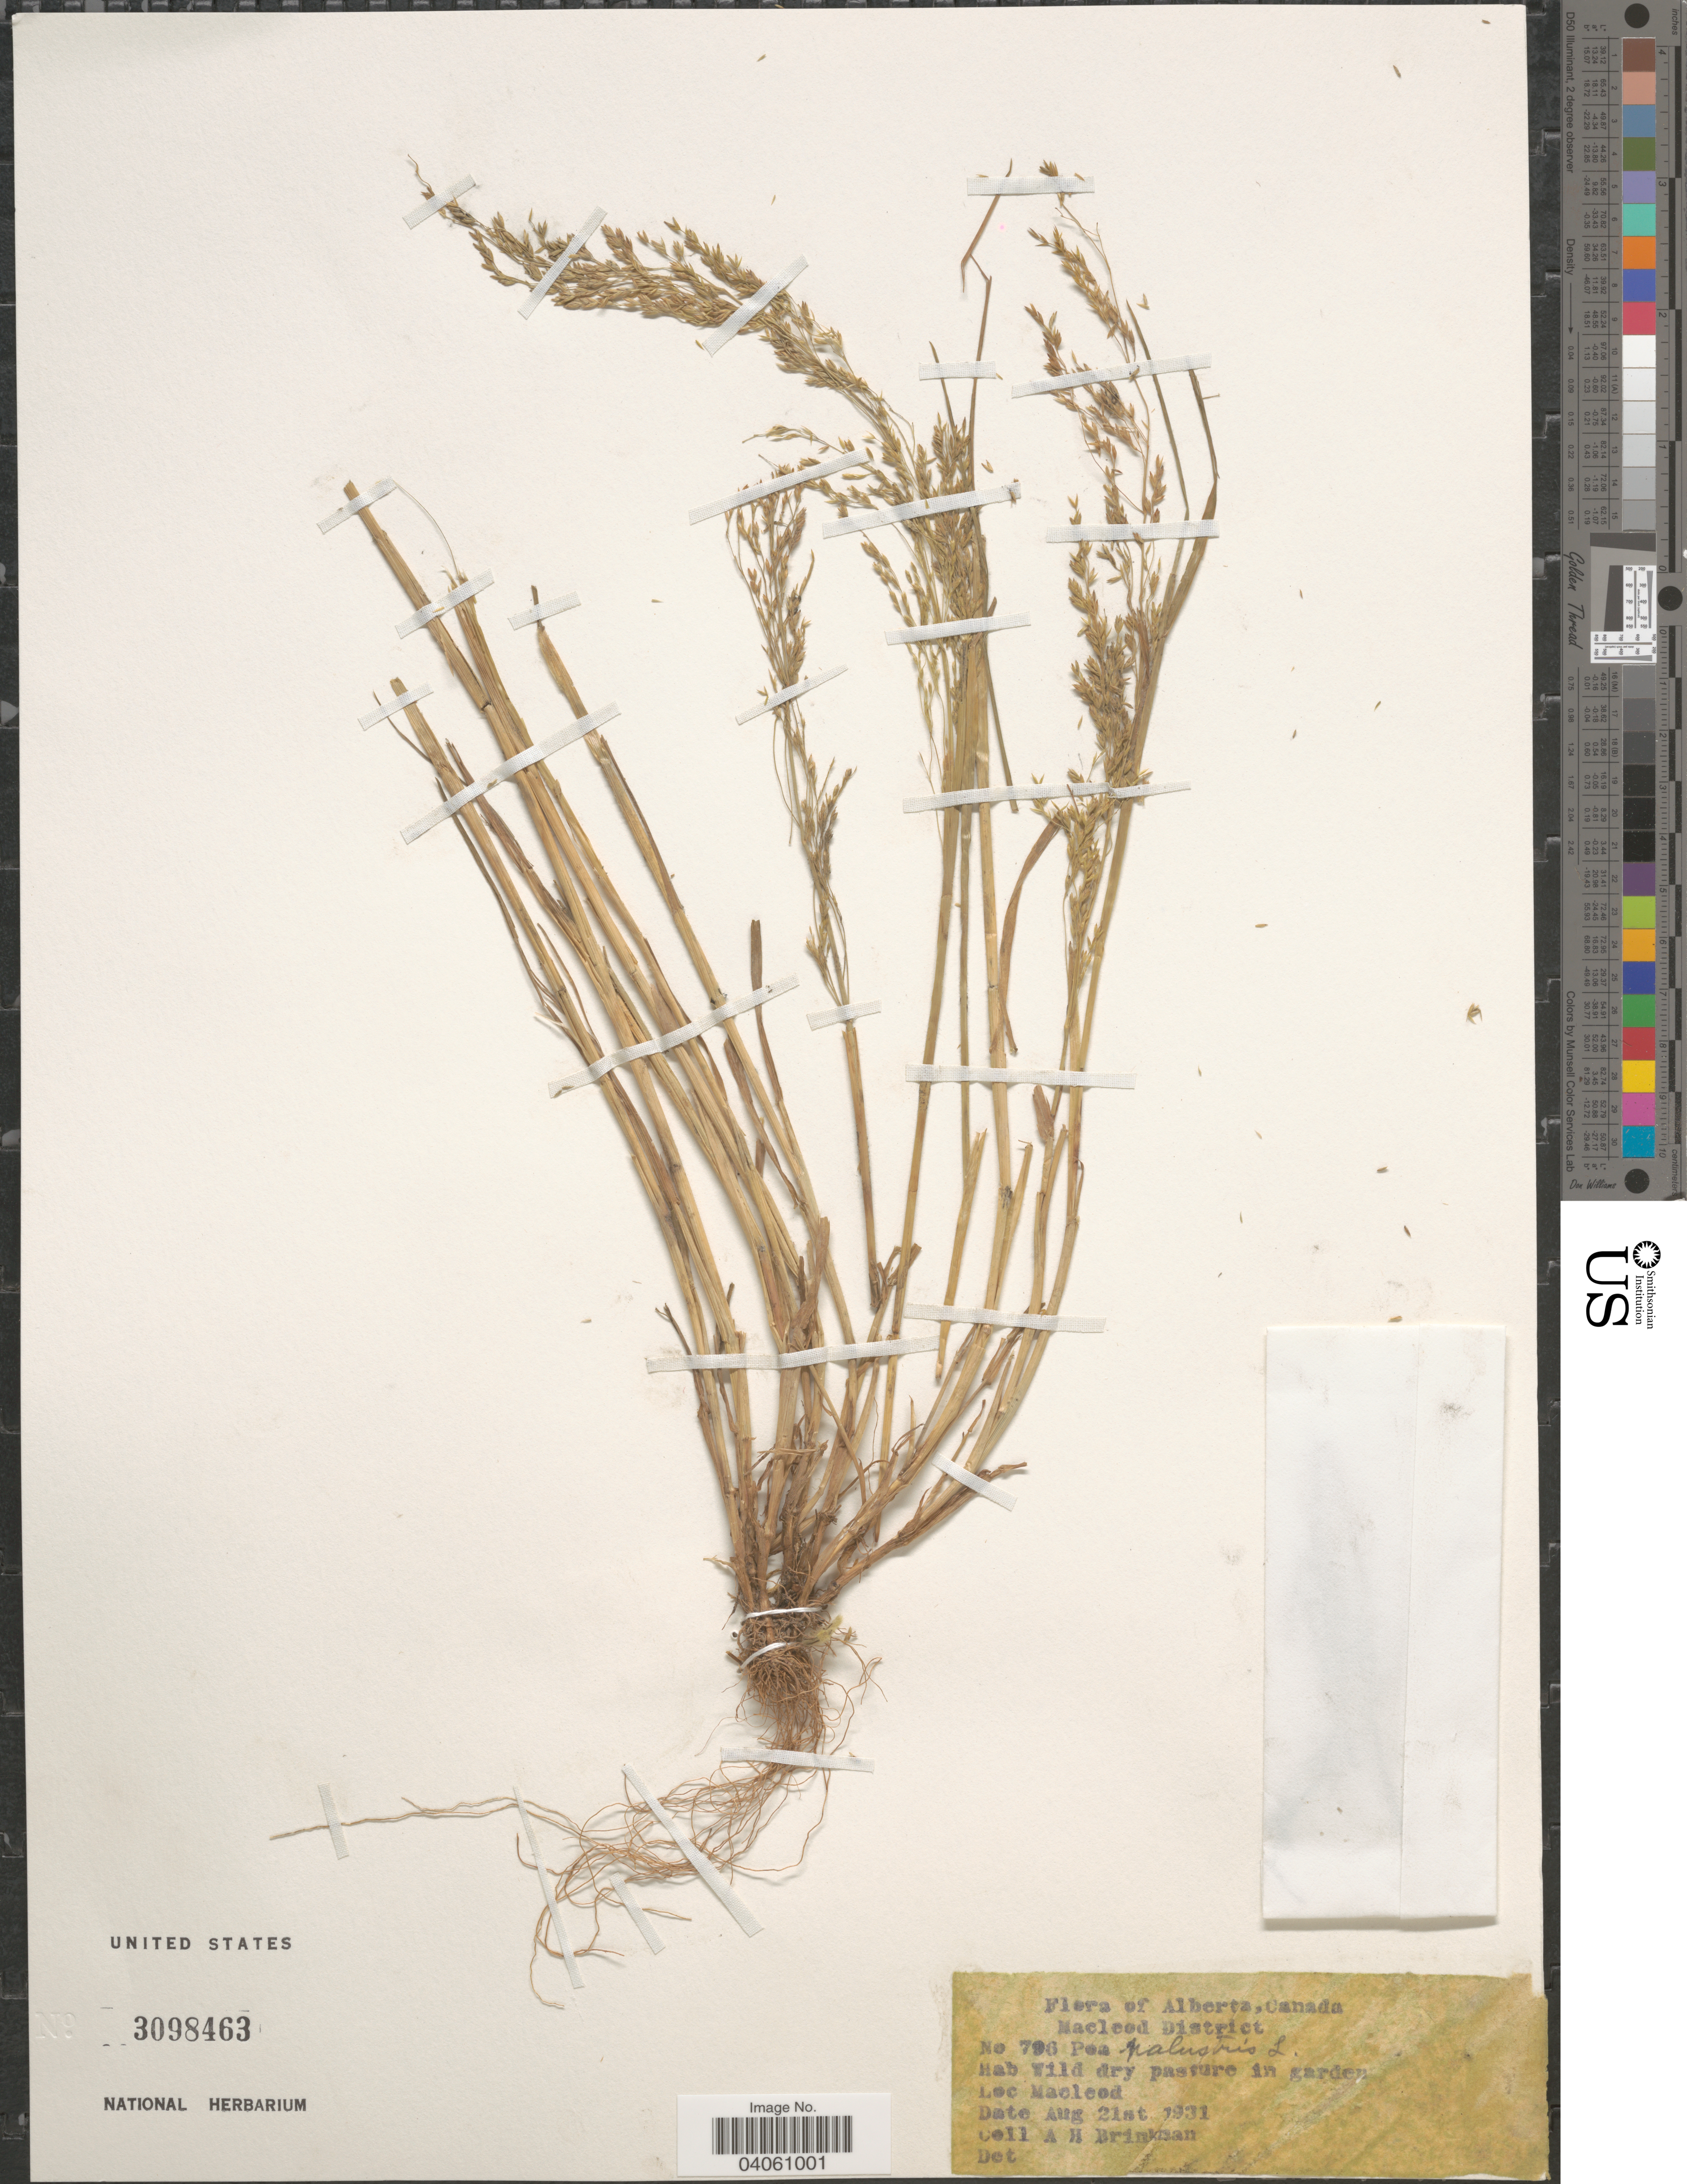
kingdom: Plantae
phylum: Tracheophyta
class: Liliopsida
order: Poales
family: Poaceae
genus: Poa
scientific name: Poa palustris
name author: L.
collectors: A. Brinkman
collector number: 796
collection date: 1931-08-21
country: Canada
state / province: Alberta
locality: Macleod District. Macleod.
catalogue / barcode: US 3098463